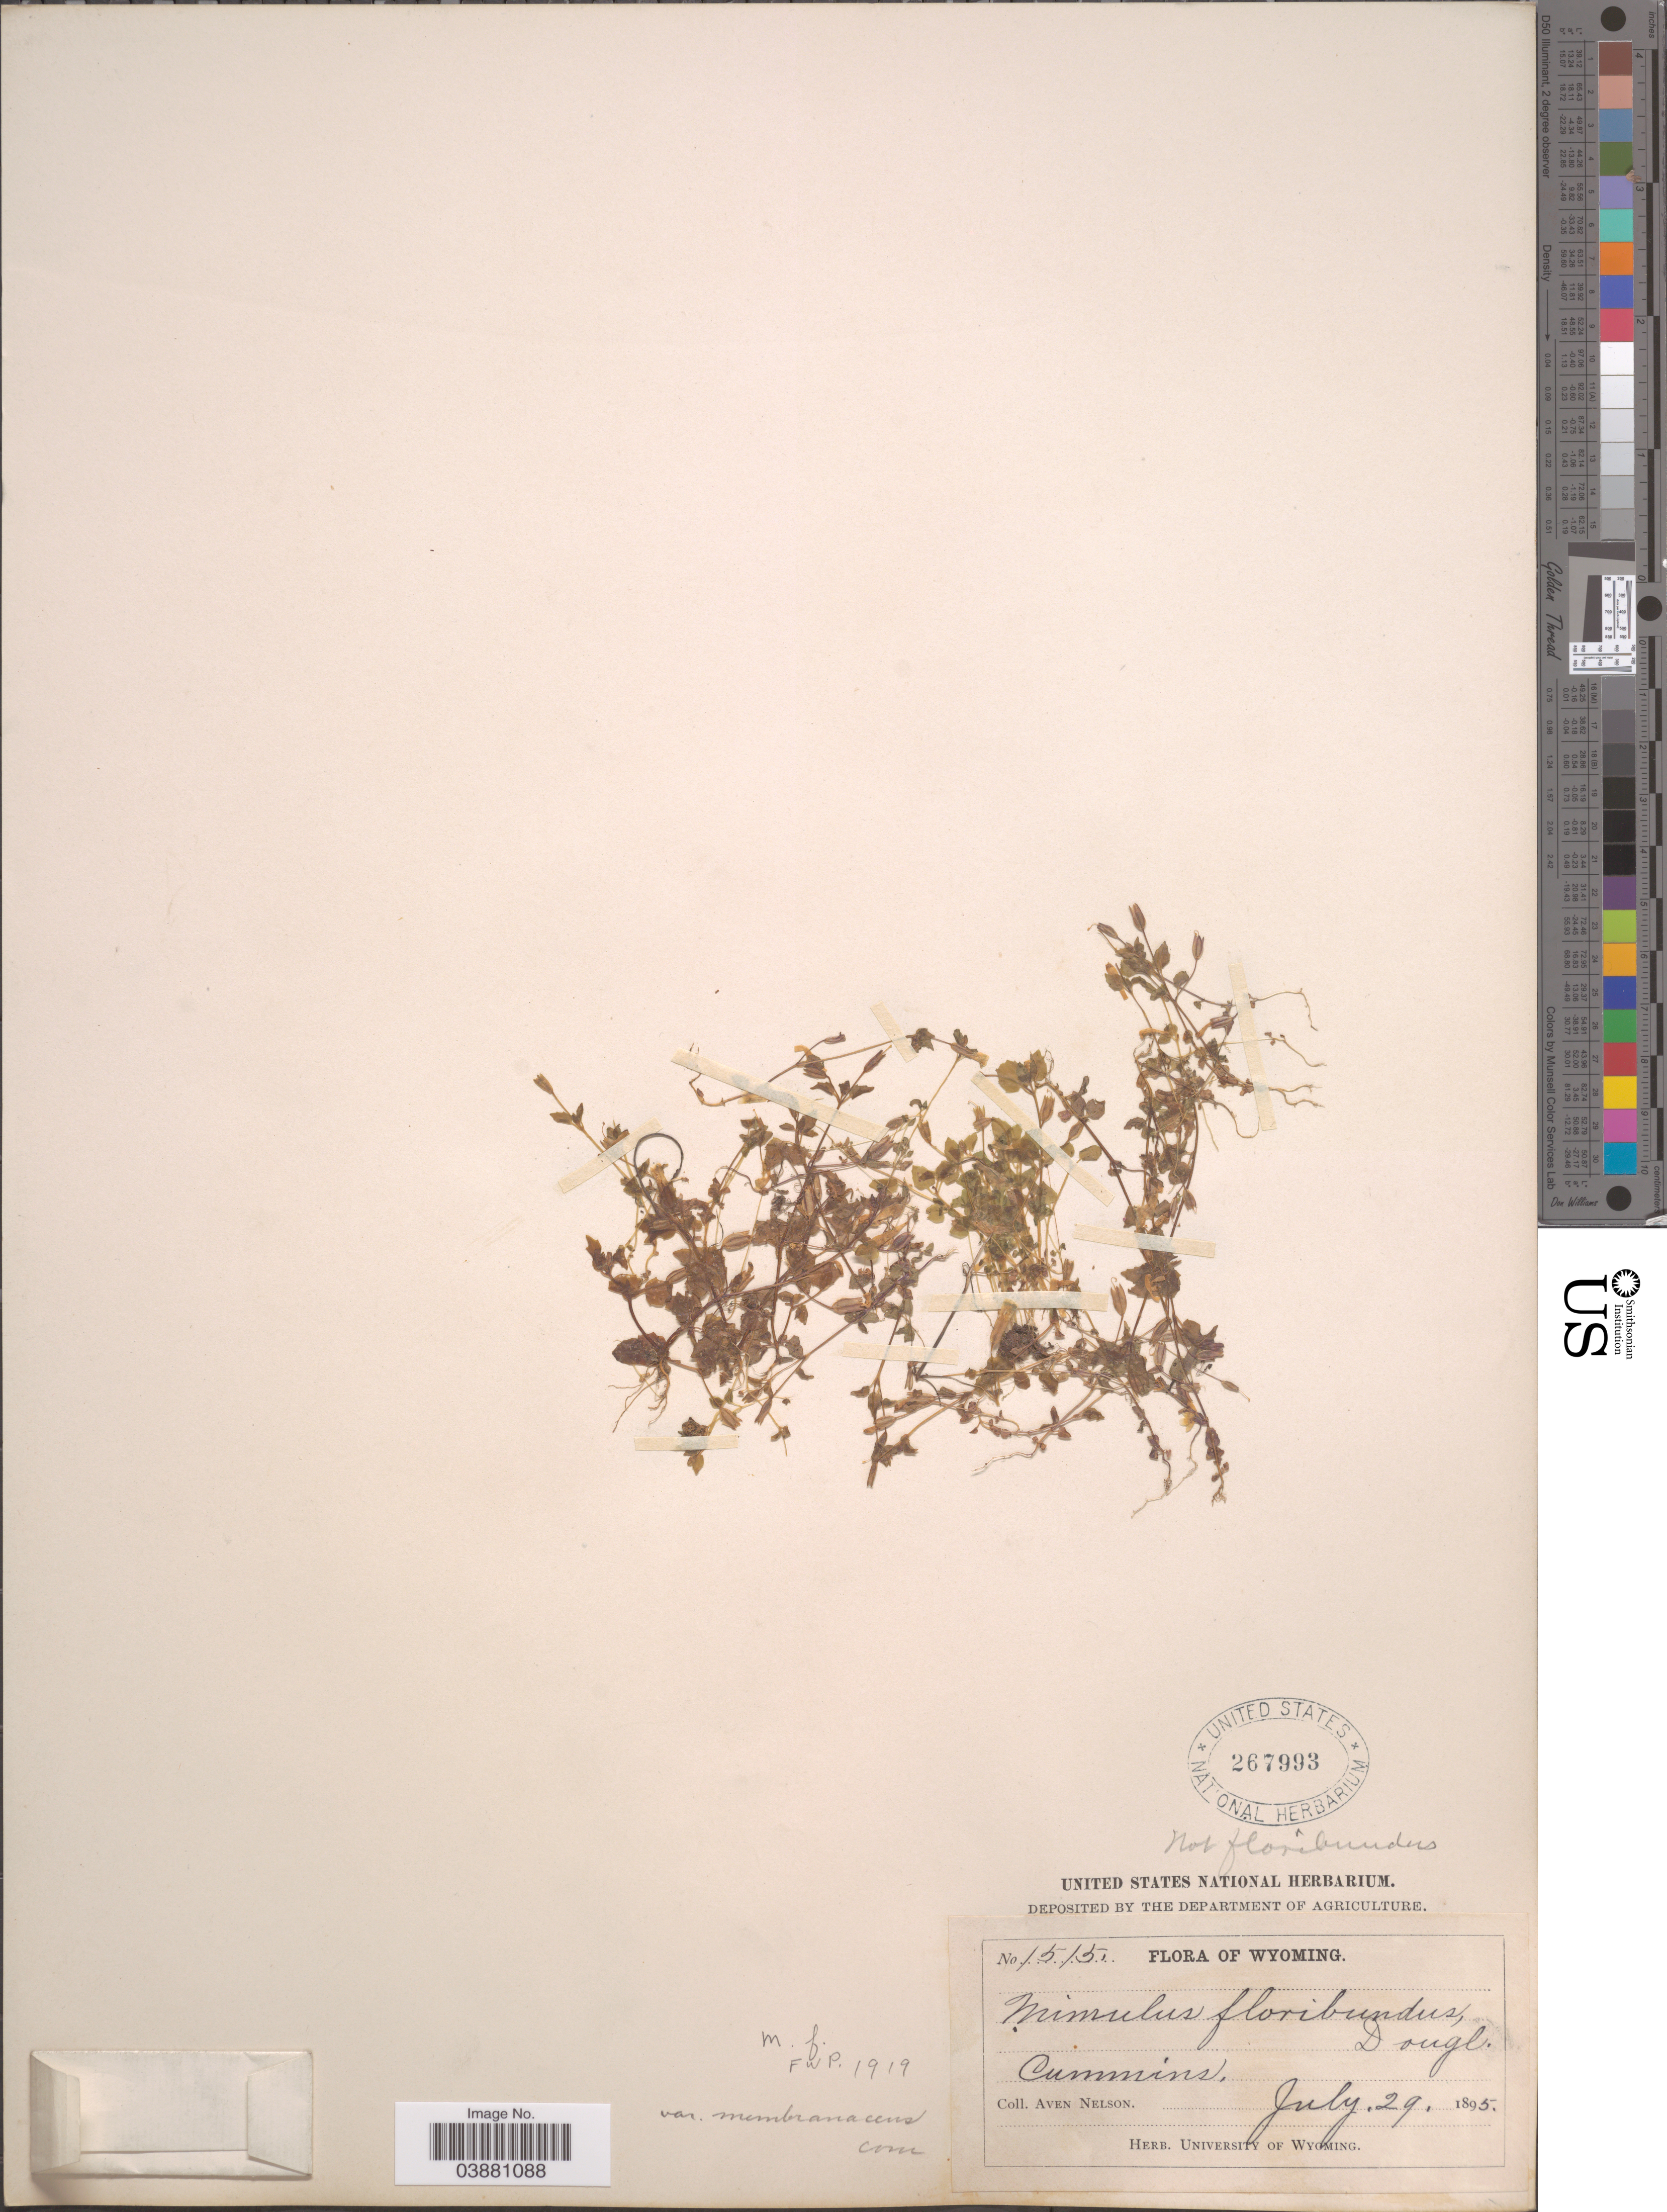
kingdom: Plantae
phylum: Tracheophyta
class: Magnoliopsida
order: Lamiales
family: Phrymaceae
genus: Mimulus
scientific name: Mimulus floribundus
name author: Douglas ex Lindl.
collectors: A. Nelson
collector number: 1515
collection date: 1895-07-29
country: United States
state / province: Wyoming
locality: Cummins.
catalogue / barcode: US 267993